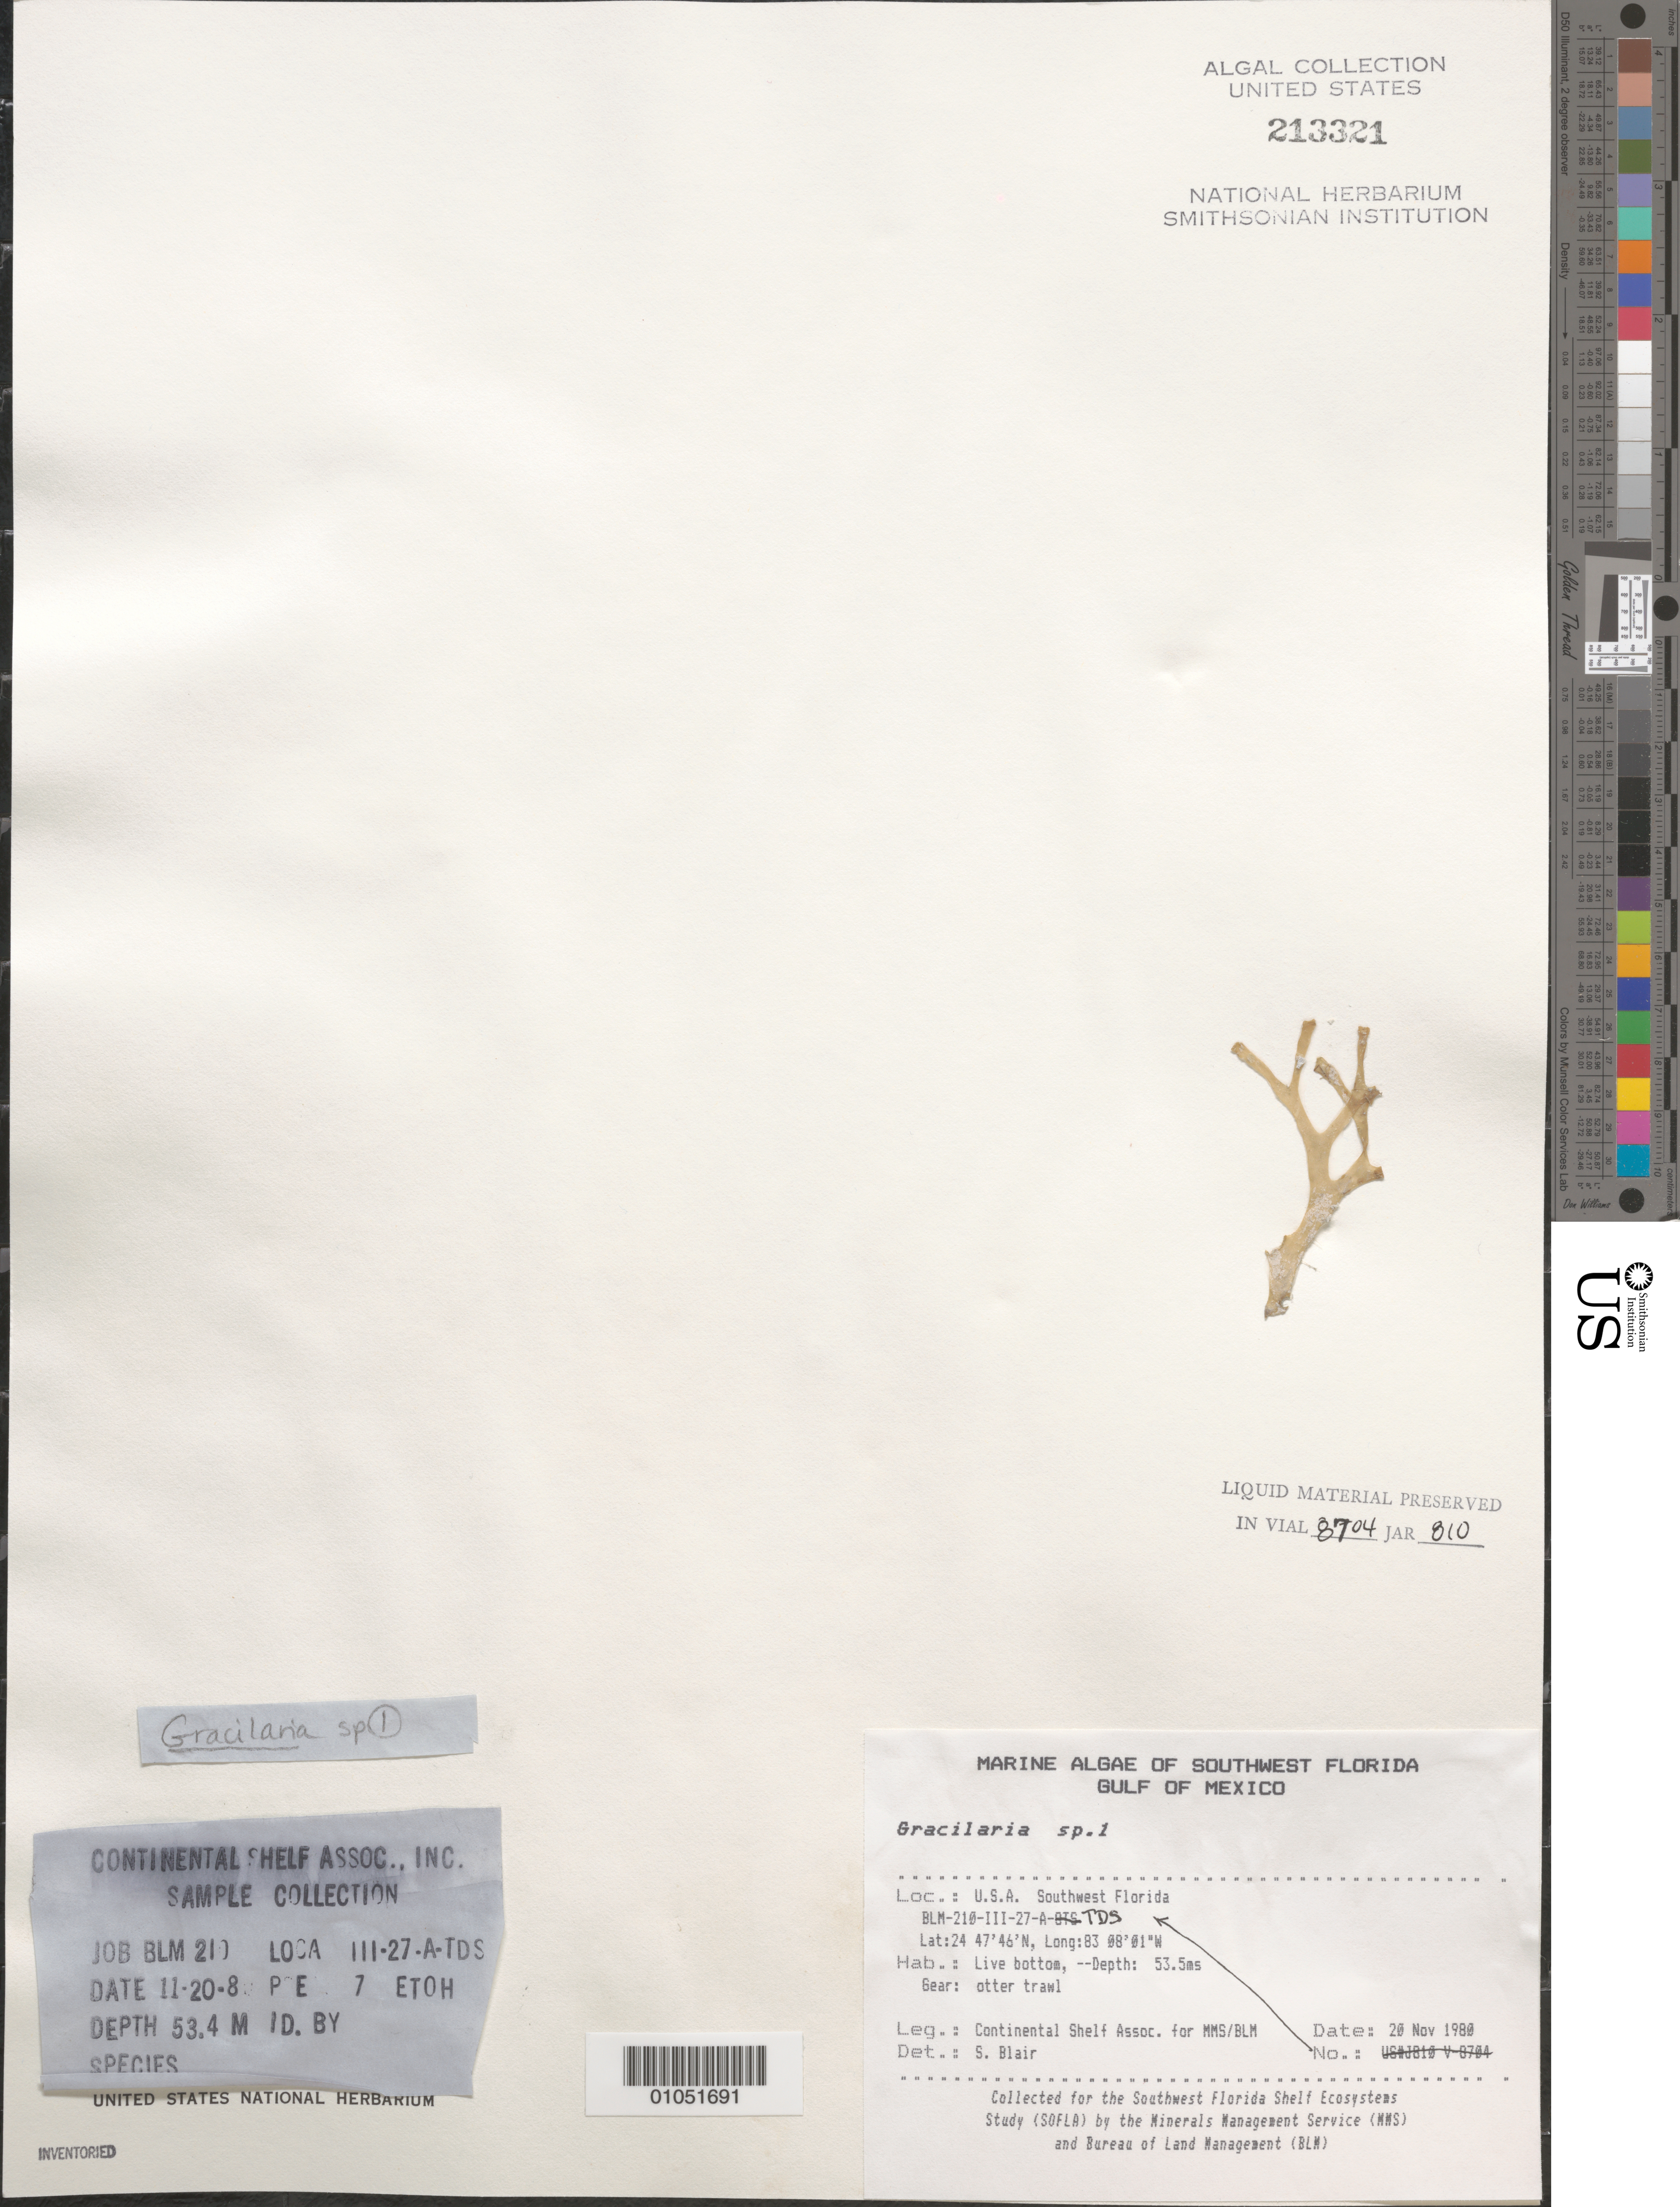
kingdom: Plantae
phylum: Rhodophyta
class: Florideophyceae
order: Gracilariales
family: Gracilariaceae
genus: Gracilaria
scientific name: Gracilaria sp.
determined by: Blair, S. M.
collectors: Continental Shelf Associates for the MMS/BLM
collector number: BLM-210-III-27-A-TDS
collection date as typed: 20 Nov 1980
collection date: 1980-11-20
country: United States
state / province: Florida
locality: Gulf of Mexico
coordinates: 24 47'46"N, 83 08'01"W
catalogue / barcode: US 213321